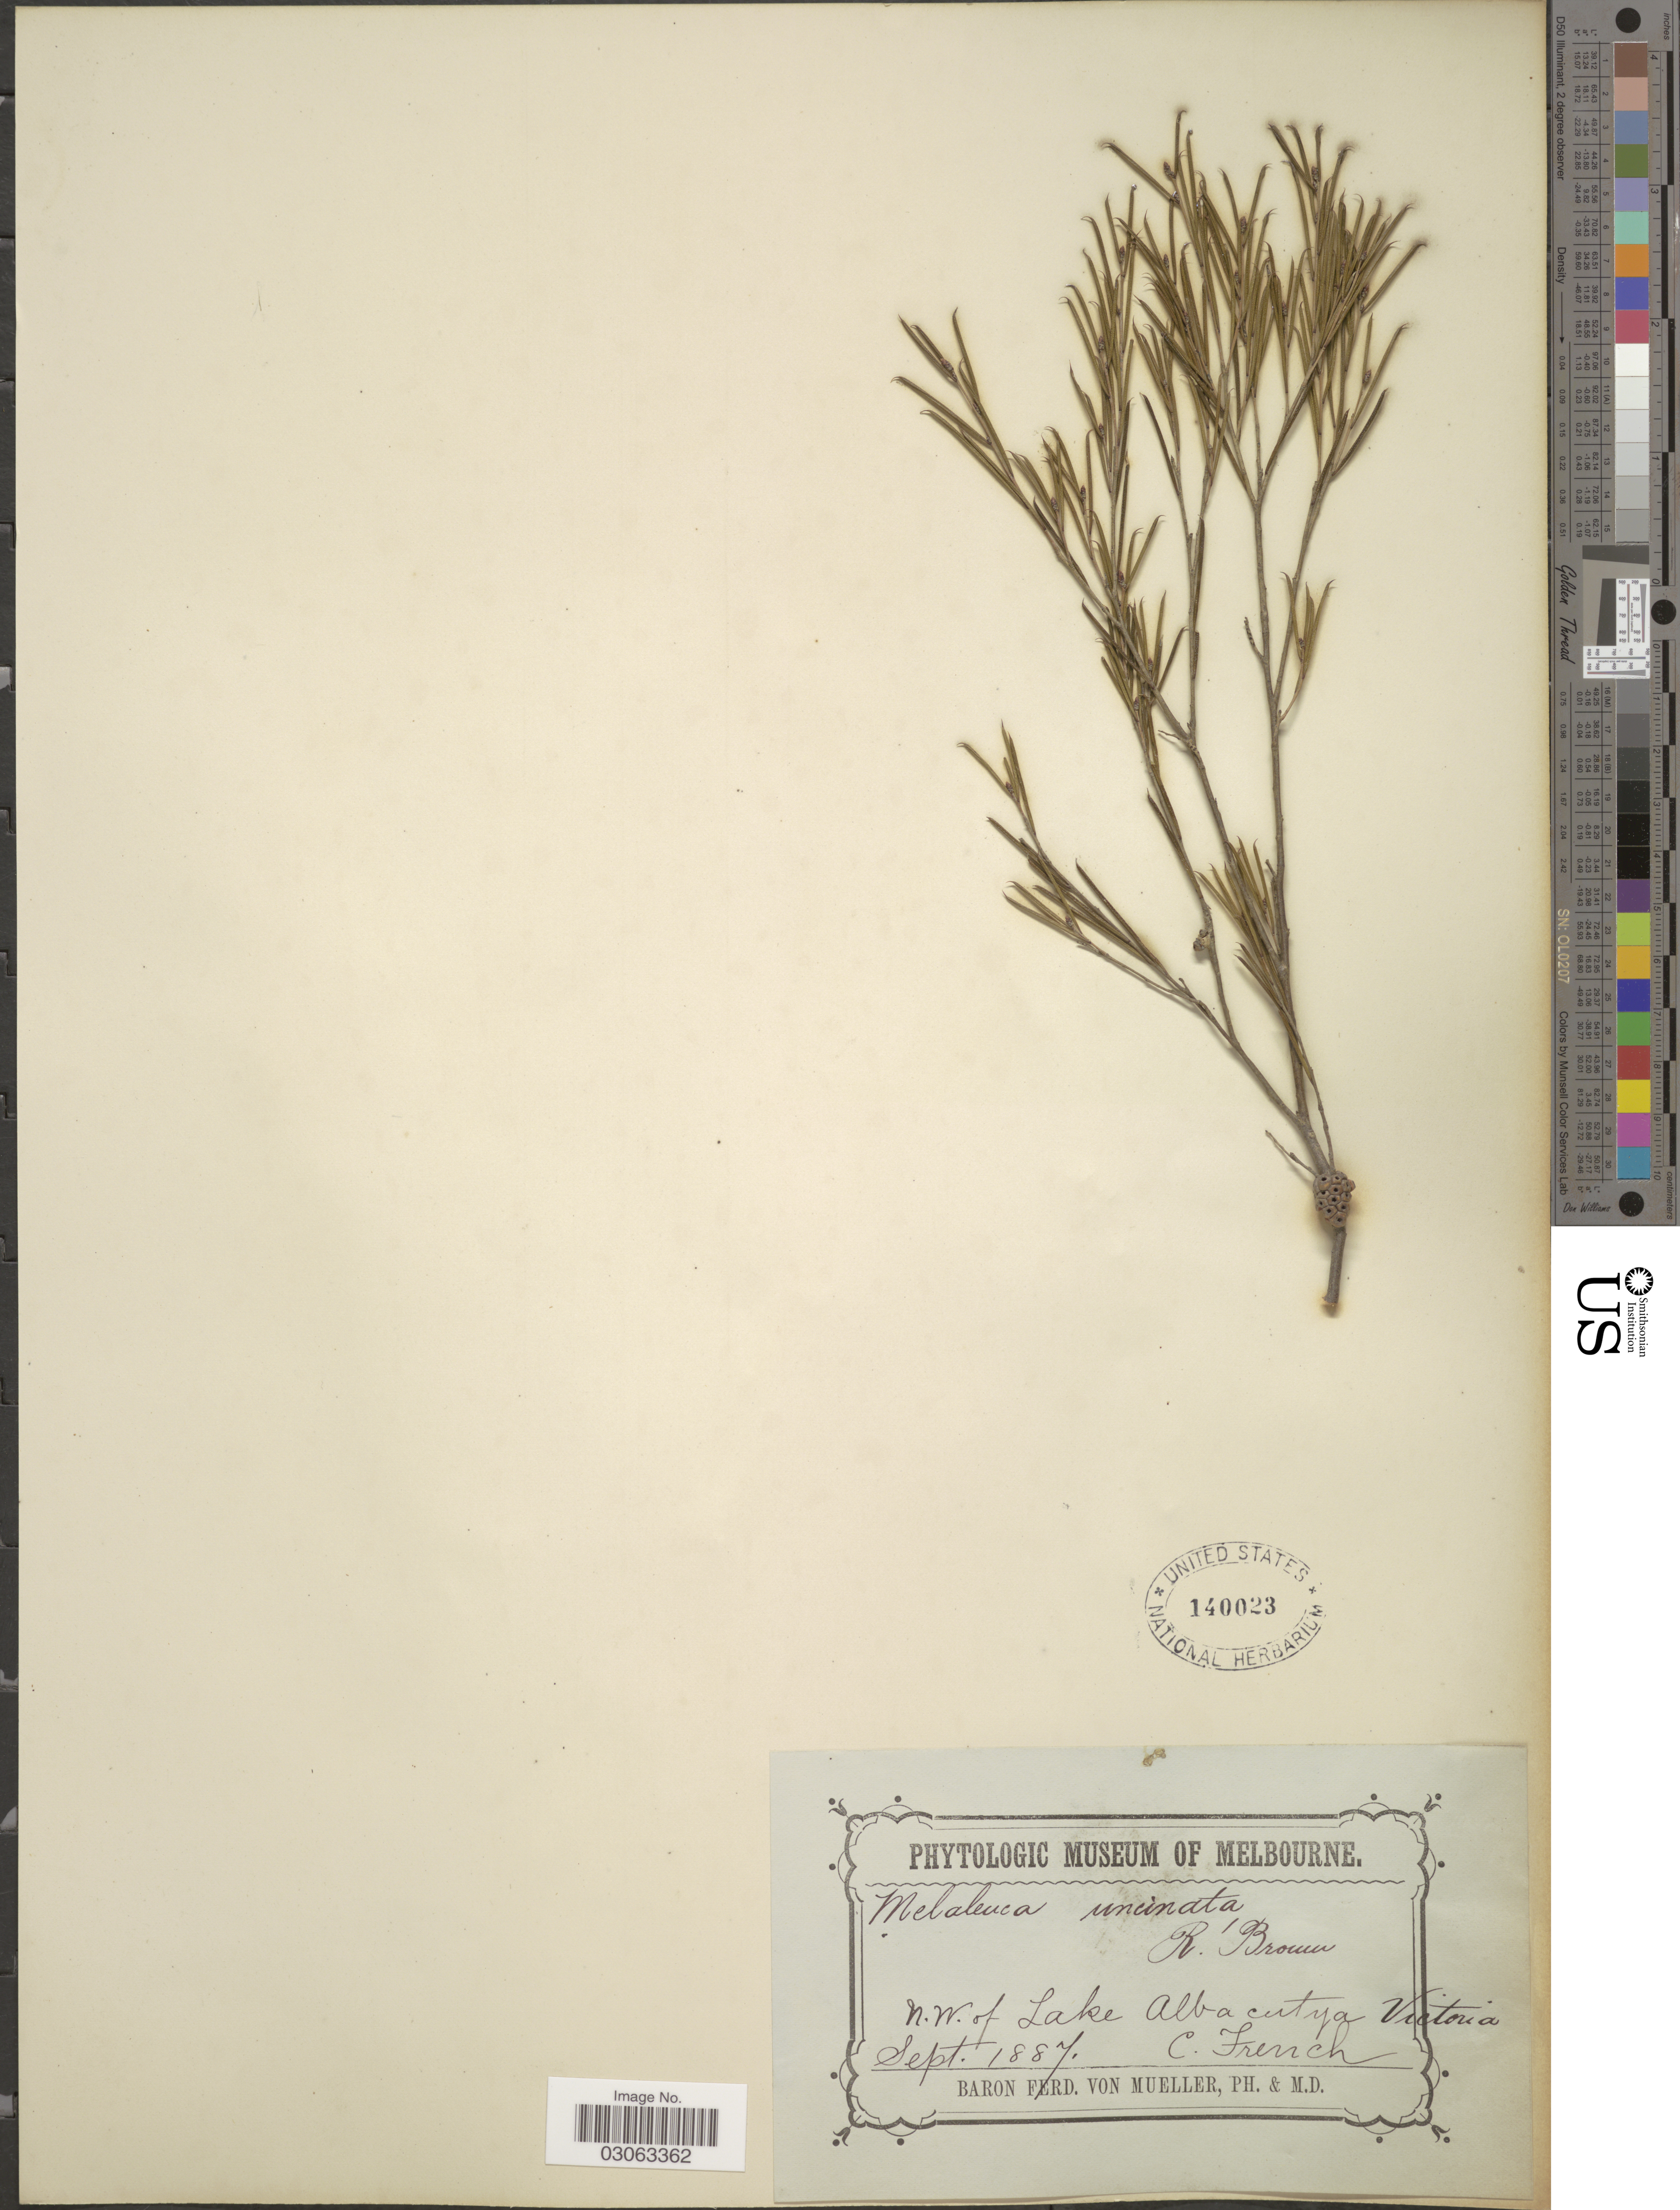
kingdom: Plantae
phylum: Tracheophyta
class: Magnoliopsida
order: Myrtales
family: Myrtaceae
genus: Melaleuca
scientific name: Melaleuca uncinata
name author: R. Br.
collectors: C. French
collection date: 1887-09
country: Australia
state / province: Victoria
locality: N.W. of Lake Albacutya, Victoria.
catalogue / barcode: US 140023